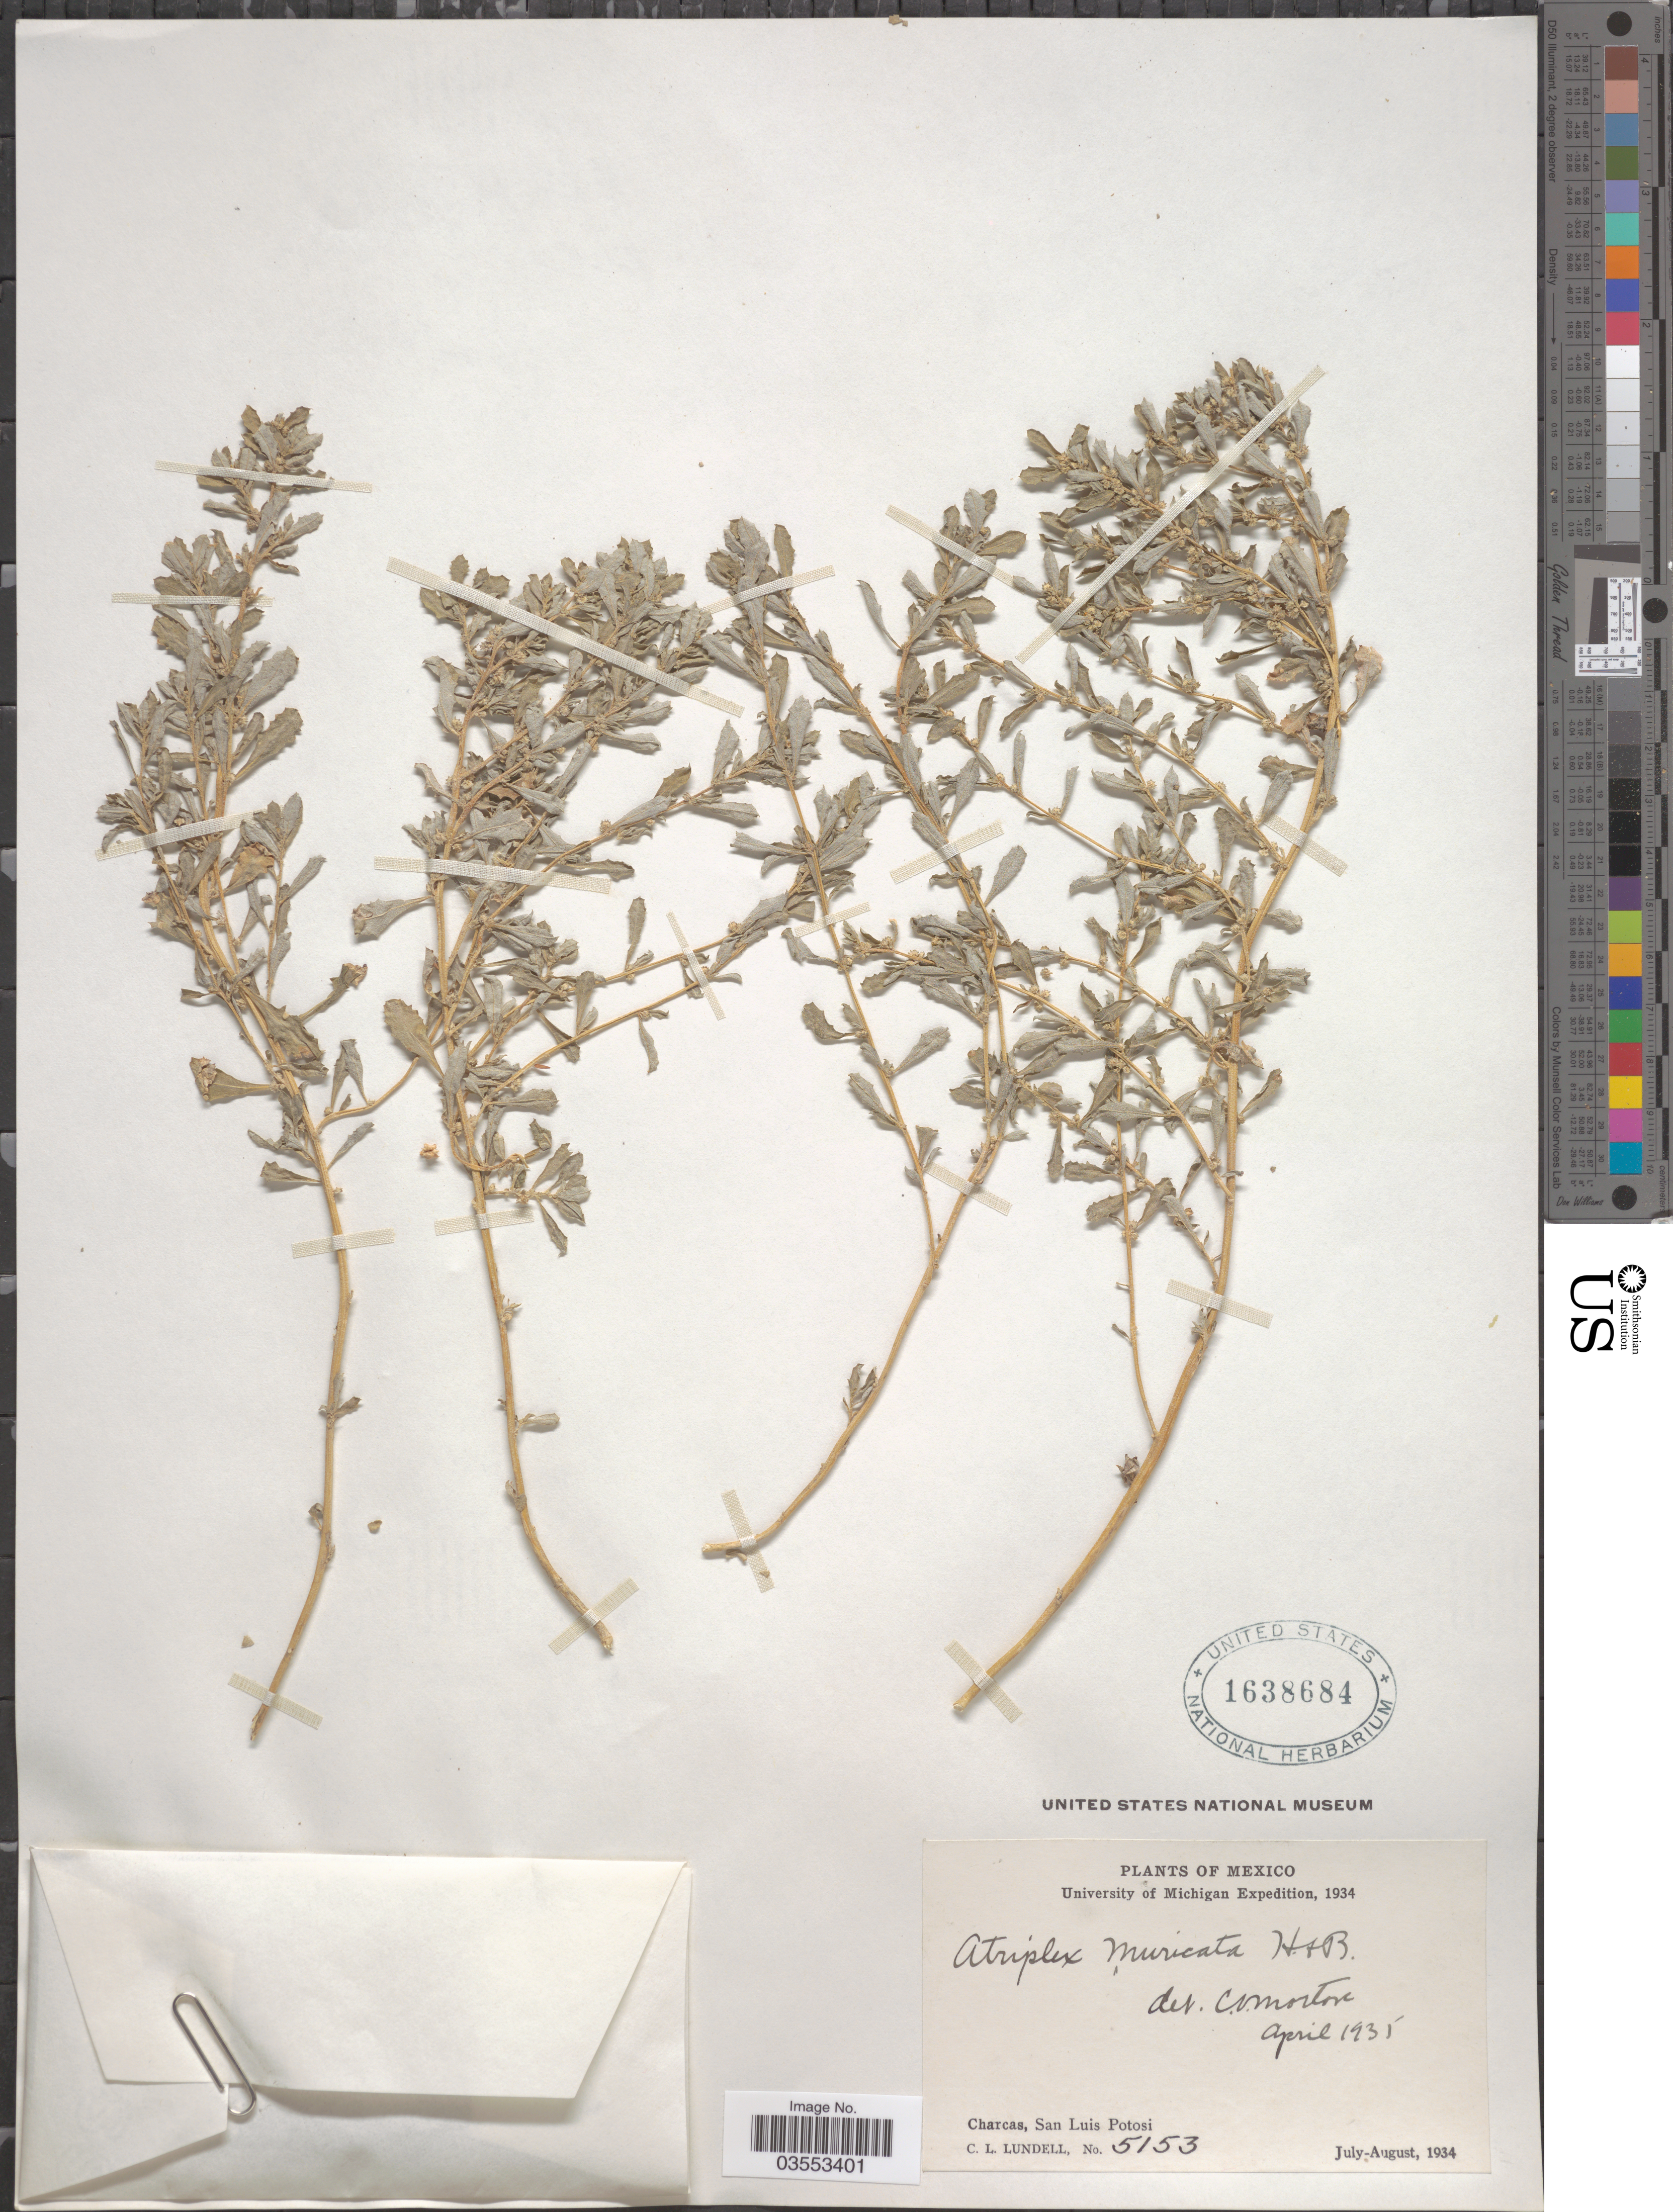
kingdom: Plantae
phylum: Tracheophyta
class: Magnoliopsida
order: Caryophyllales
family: Amaranthaceae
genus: Atriplex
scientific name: Atriplex pentandra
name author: (Jacq.) Standl.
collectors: C. L. Lundell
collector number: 5153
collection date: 1934-07/1934-08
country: Mexico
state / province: San Luis Potosí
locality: Charcas.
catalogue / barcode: US 1638684